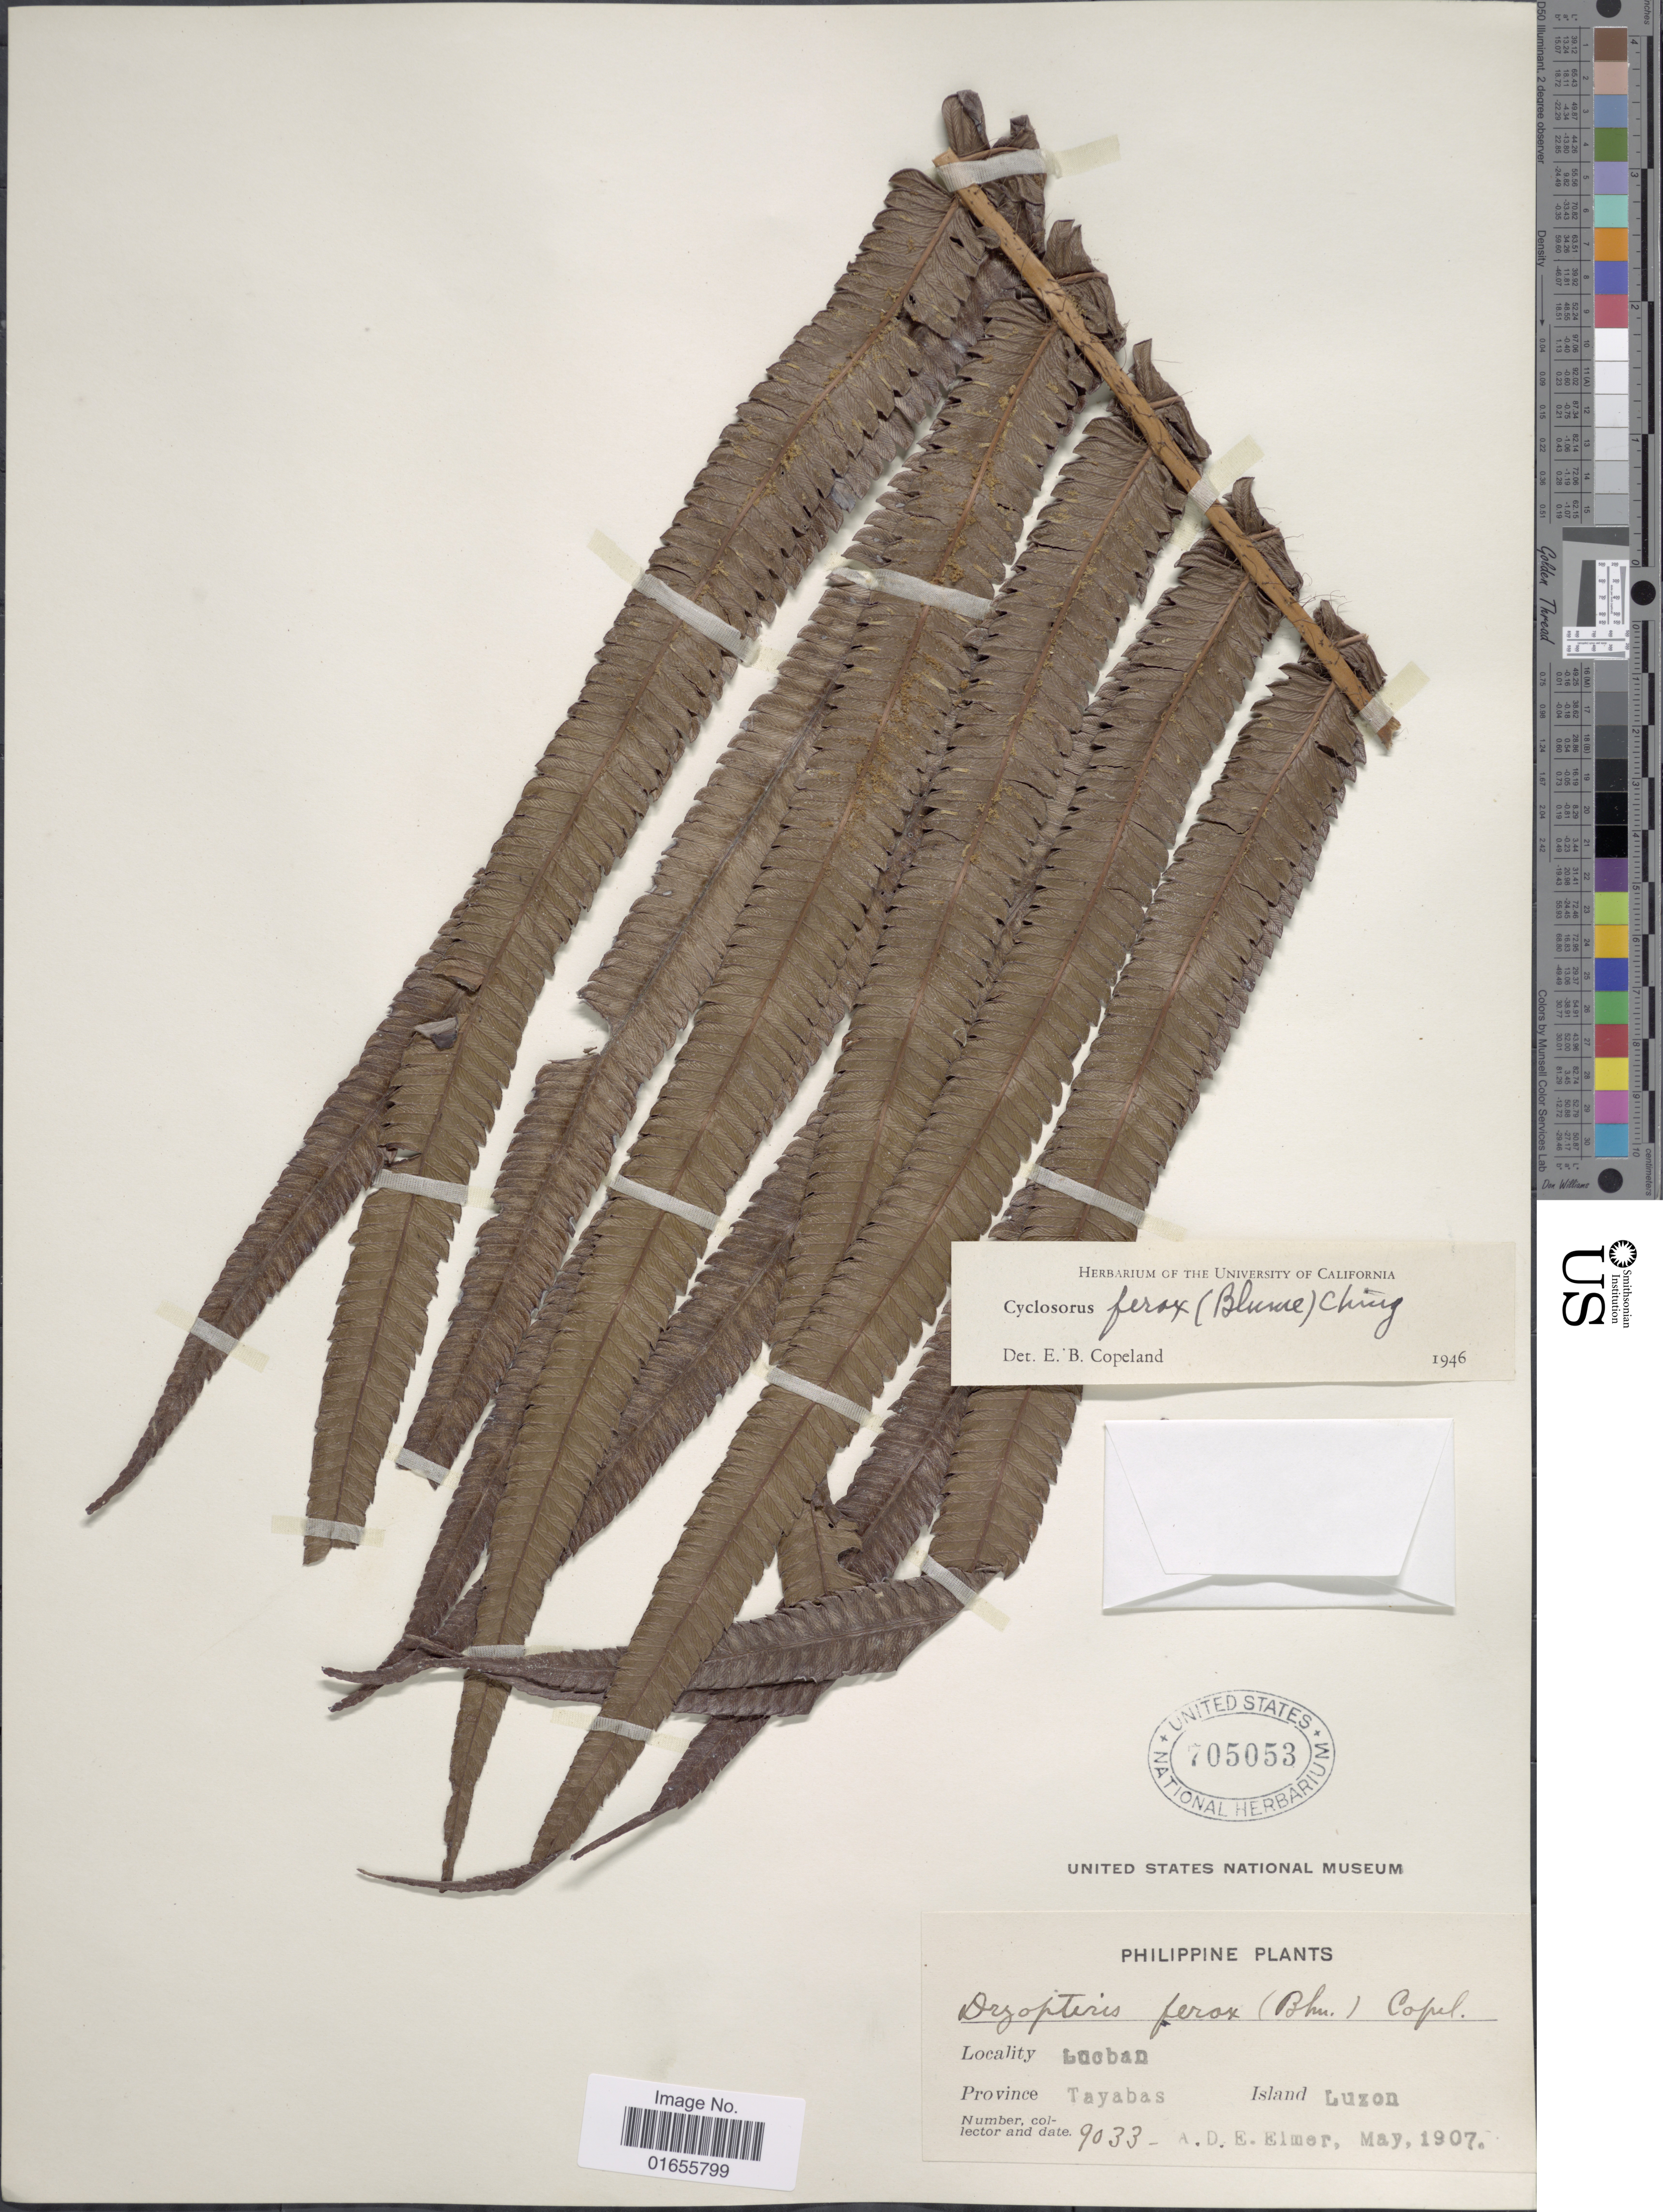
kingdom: Plantae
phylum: Tracheophyta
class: Polypodiopsida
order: Polypodiales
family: Thelypteridaceae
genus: Chingia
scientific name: Chingia ferox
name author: (Blume) Holttum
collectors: A. D. E. Elmer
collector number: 9033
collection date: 1907-05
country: Philippines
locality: Lucban, Province Tayabas, Island Luzon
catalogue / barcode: US 705053